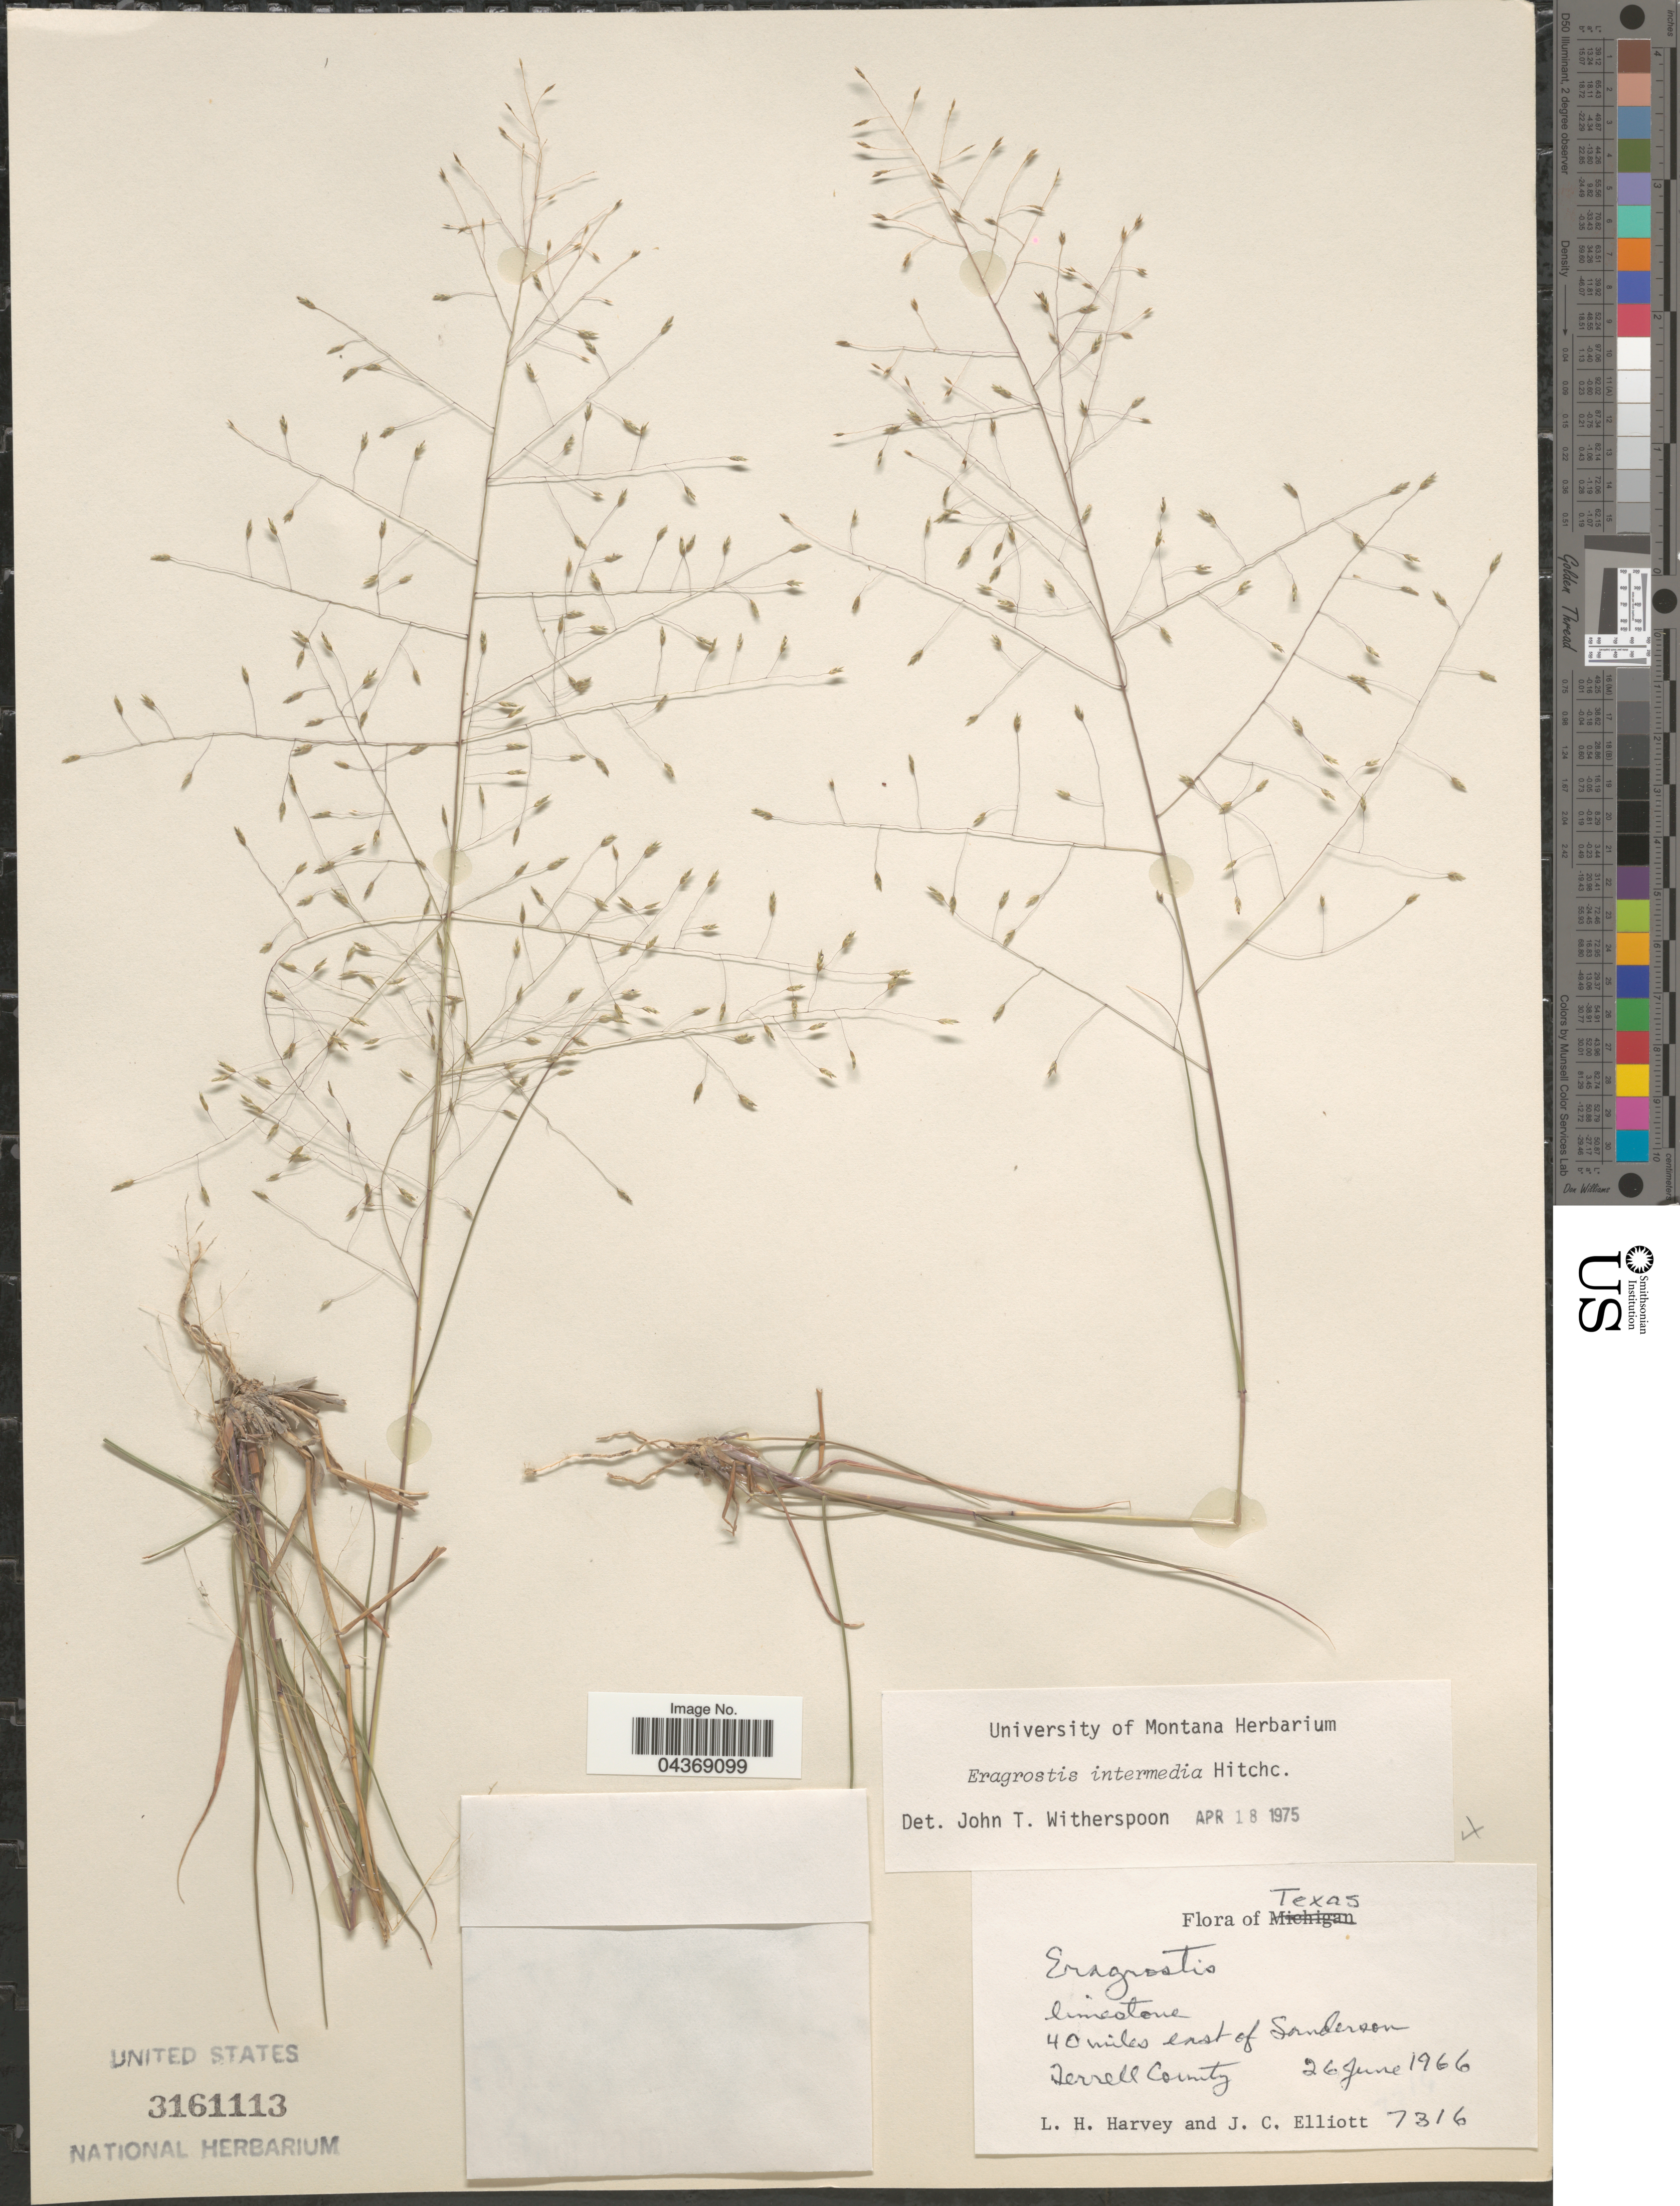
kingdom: Plantae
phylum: Tracheophyta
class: Liliopsida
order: Poales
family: Poaceae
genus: Eragrostis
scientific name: Eragrostis intermedia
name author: Hitchc.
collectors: L. H. Harvey & J. C. Elliott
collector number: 7316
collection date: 1966-06-26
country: United States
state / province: Texas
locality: Limestone. 40 miles east of Sanderson. Terrell County.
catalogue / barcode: US 3161113